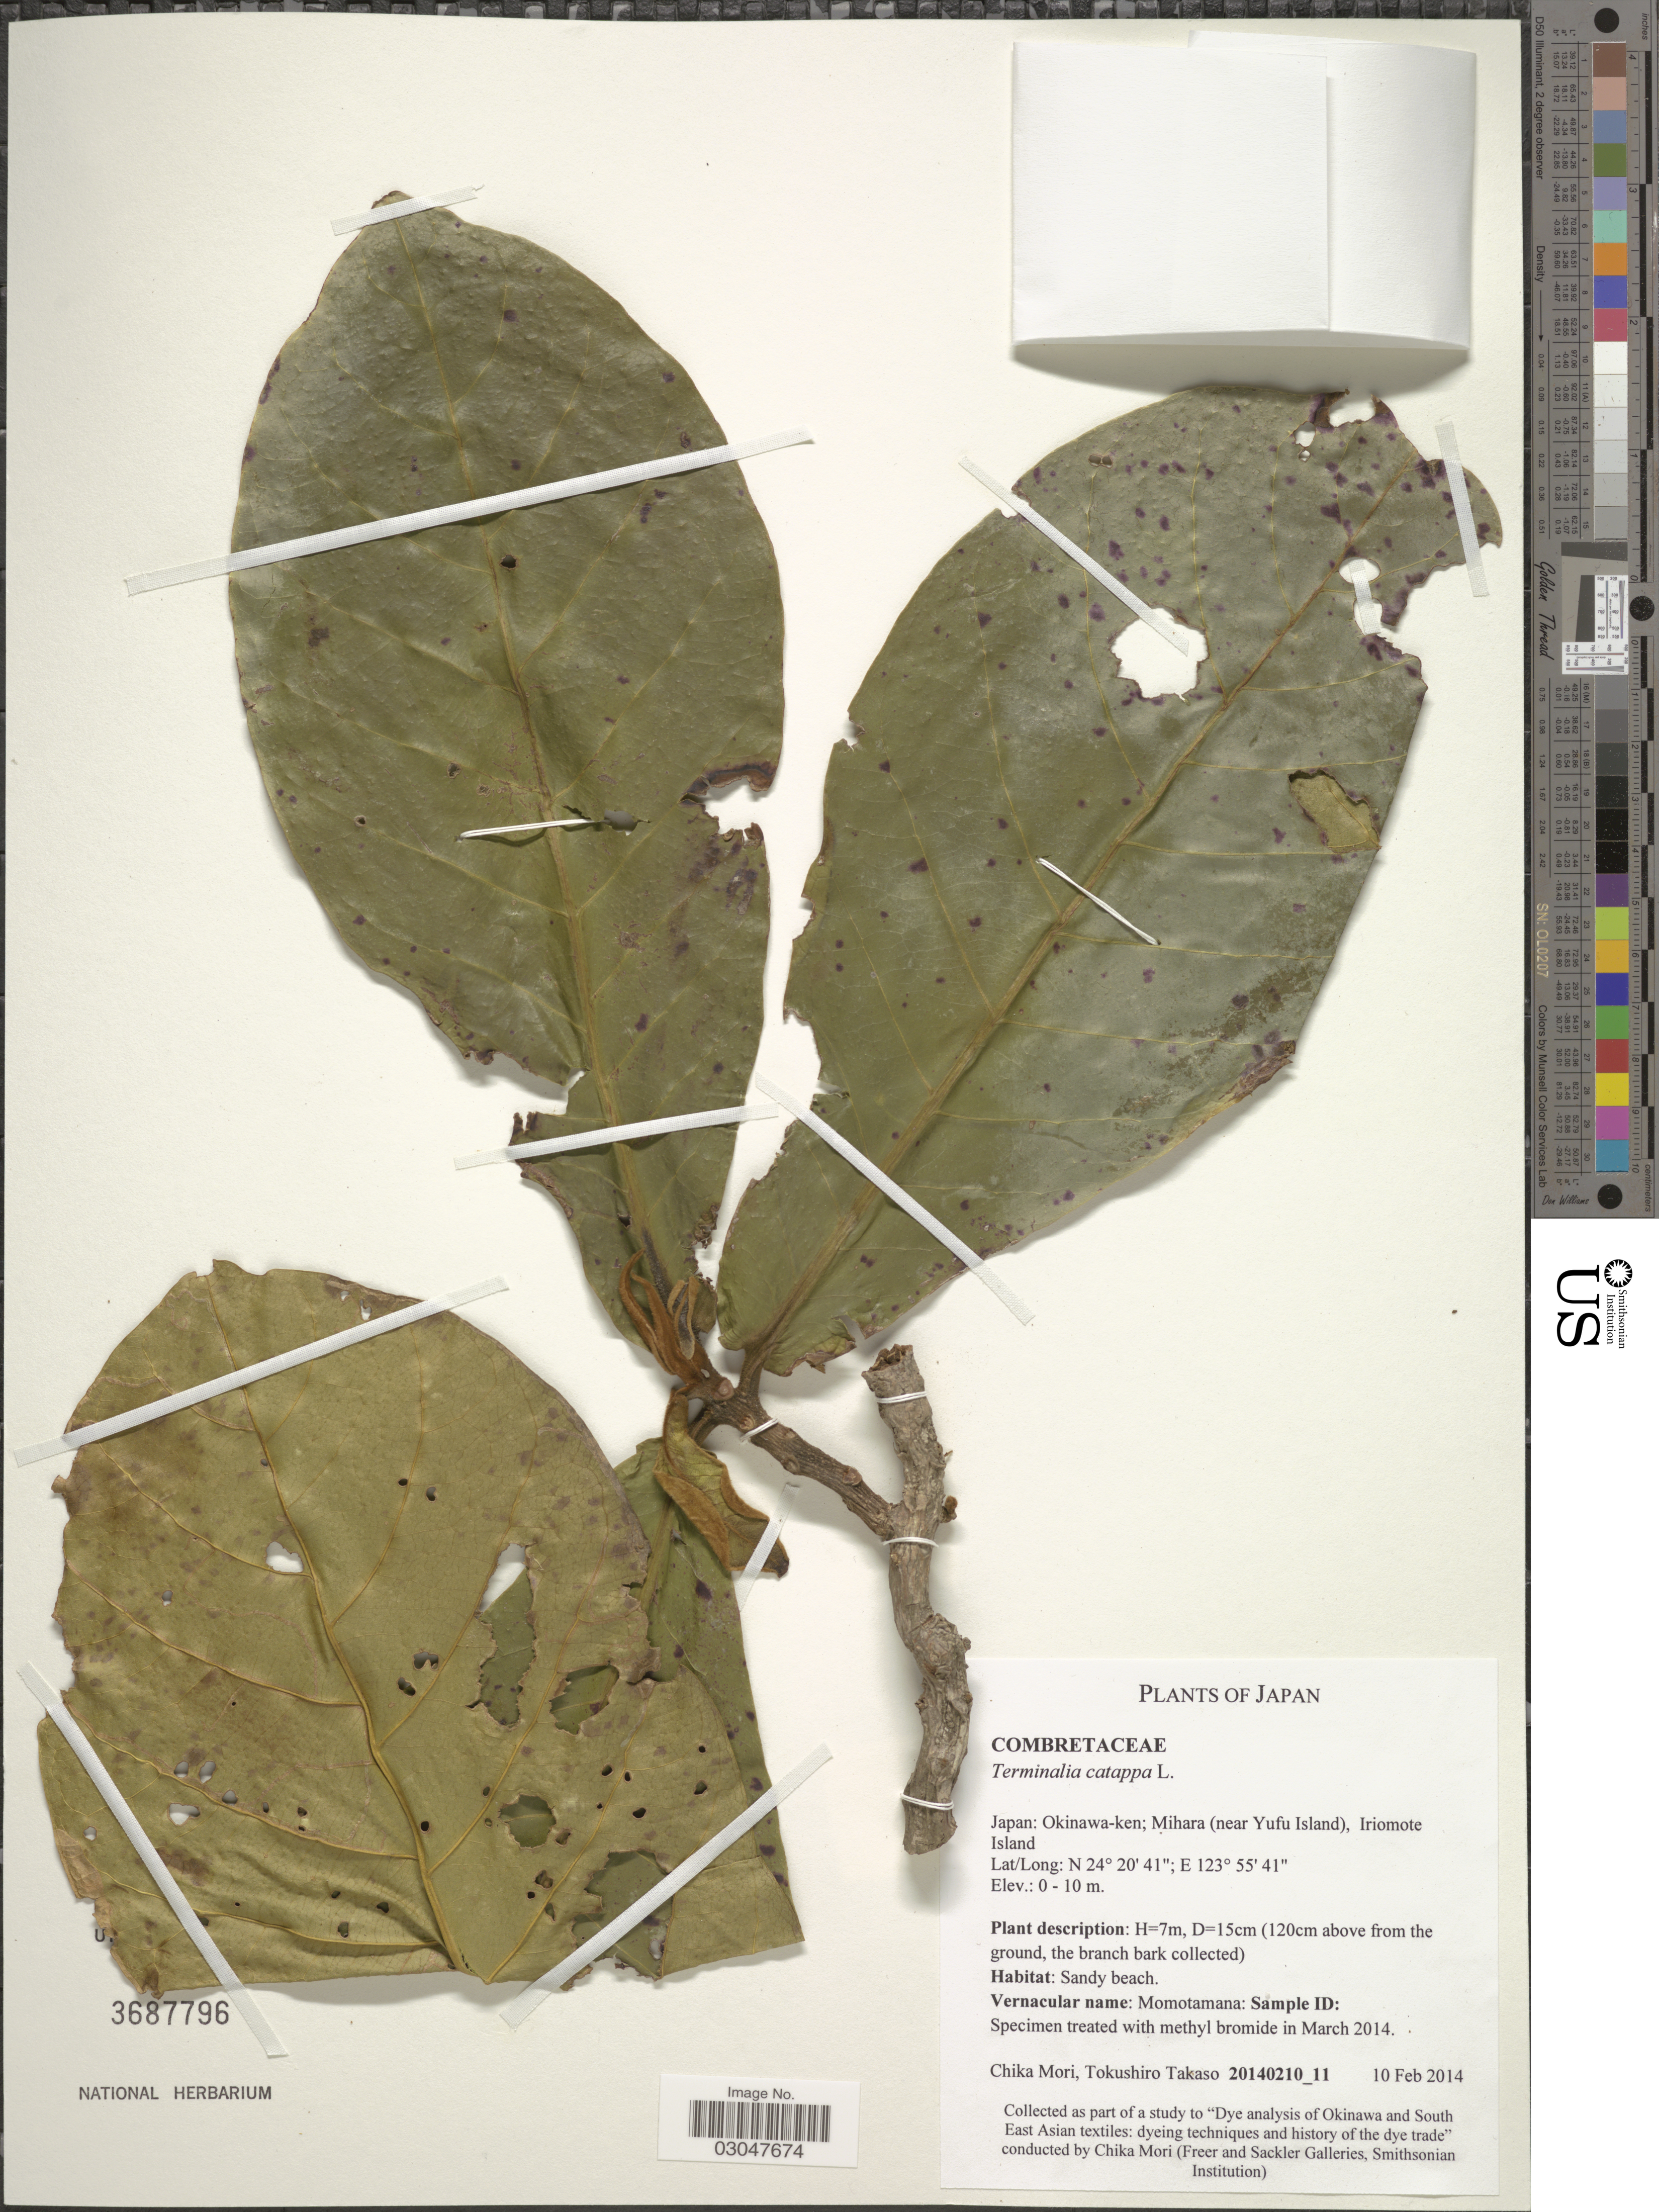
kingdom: Plantae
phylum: Tracheophyta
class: Magnoliopsida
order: Myrtales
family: Combretaceae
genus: Terminalia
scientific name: Terminalia catappa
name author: L.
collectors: C. Mori & T. Takaso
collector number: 20140210_11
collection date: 2014-02-10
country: Japan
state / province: Okinawa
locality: Okinawa-ken; Mihara (near Yufu Island), Iriomote Island.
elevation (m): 0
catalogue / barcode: US 3687796